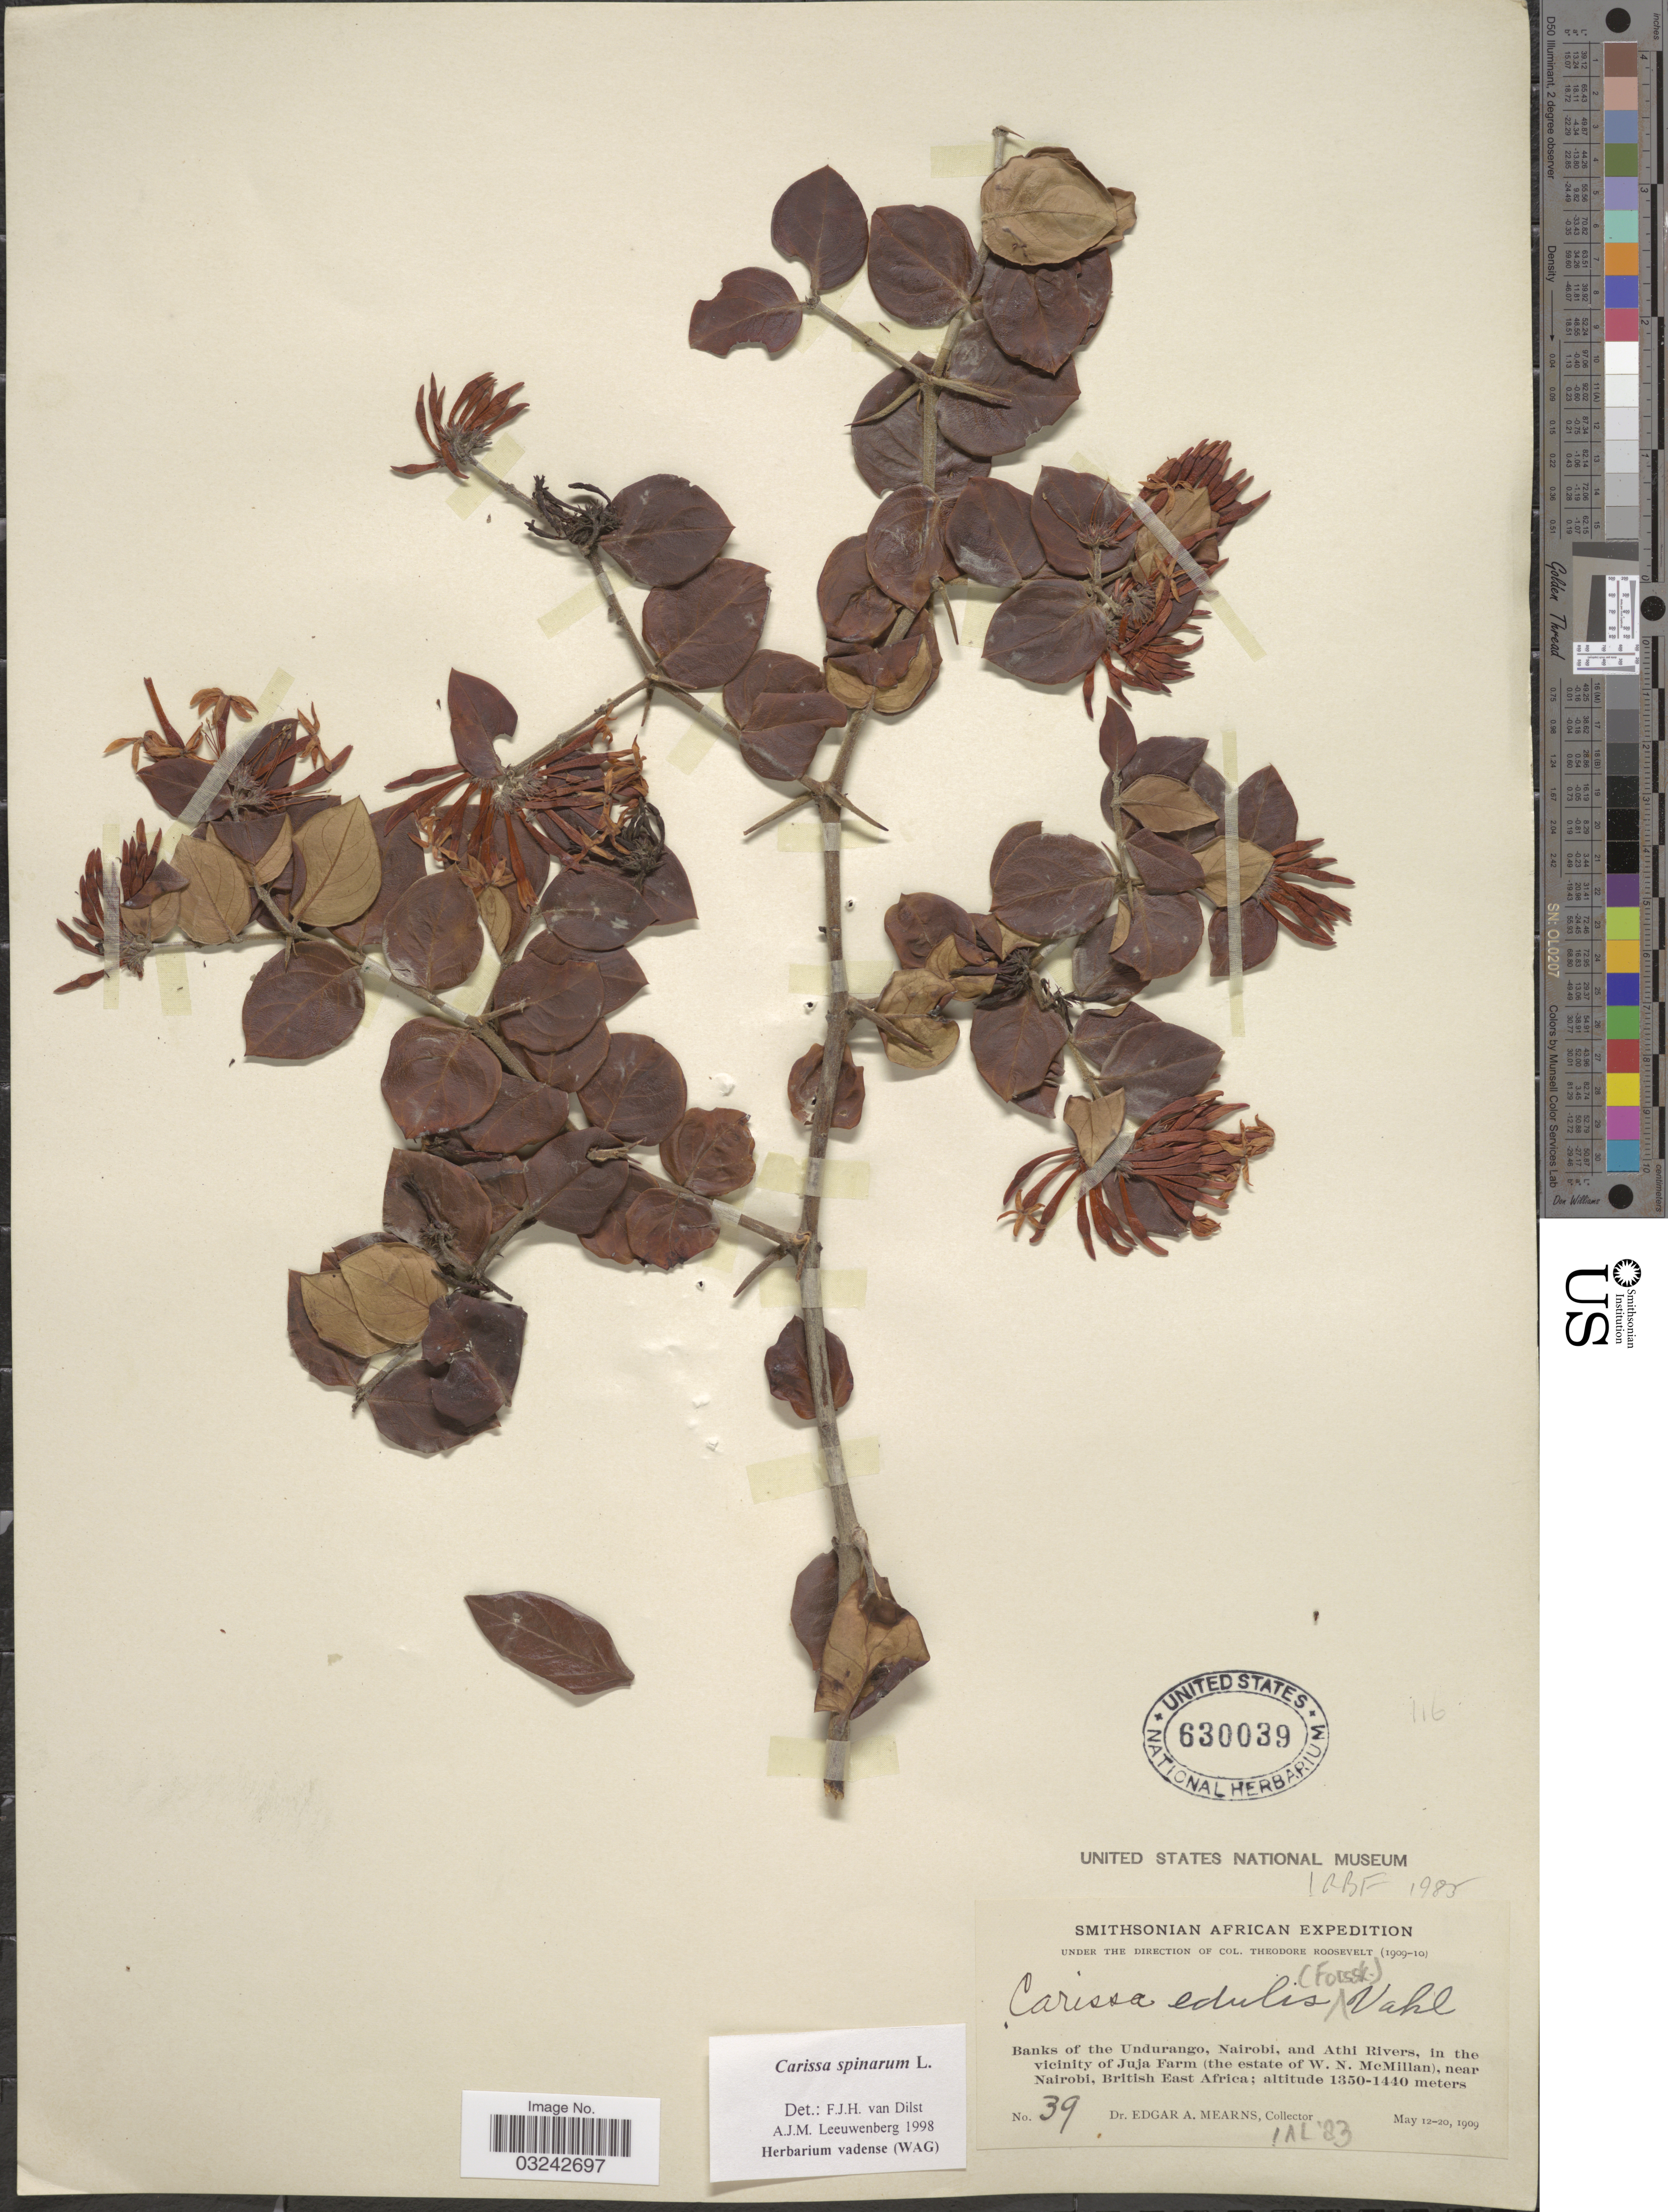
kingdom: Plantae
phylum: Tracheophyta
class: Magnoliopsida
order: Gentianales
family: Apocynaceae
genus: Carissa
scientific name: Carissa spinarum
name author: L.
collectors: E. A. Mearns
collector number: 39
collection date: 1909-05-12/1909-05-20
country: Kenya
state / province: Nairobi Area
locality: Banks of the Undurango, Nairobi, and Athi Rivers, in the vicinity of Juja Farm (the estate of W.N. McMillan), near Nairobi, British East Africa.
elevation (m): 1350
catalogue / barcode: US 630039